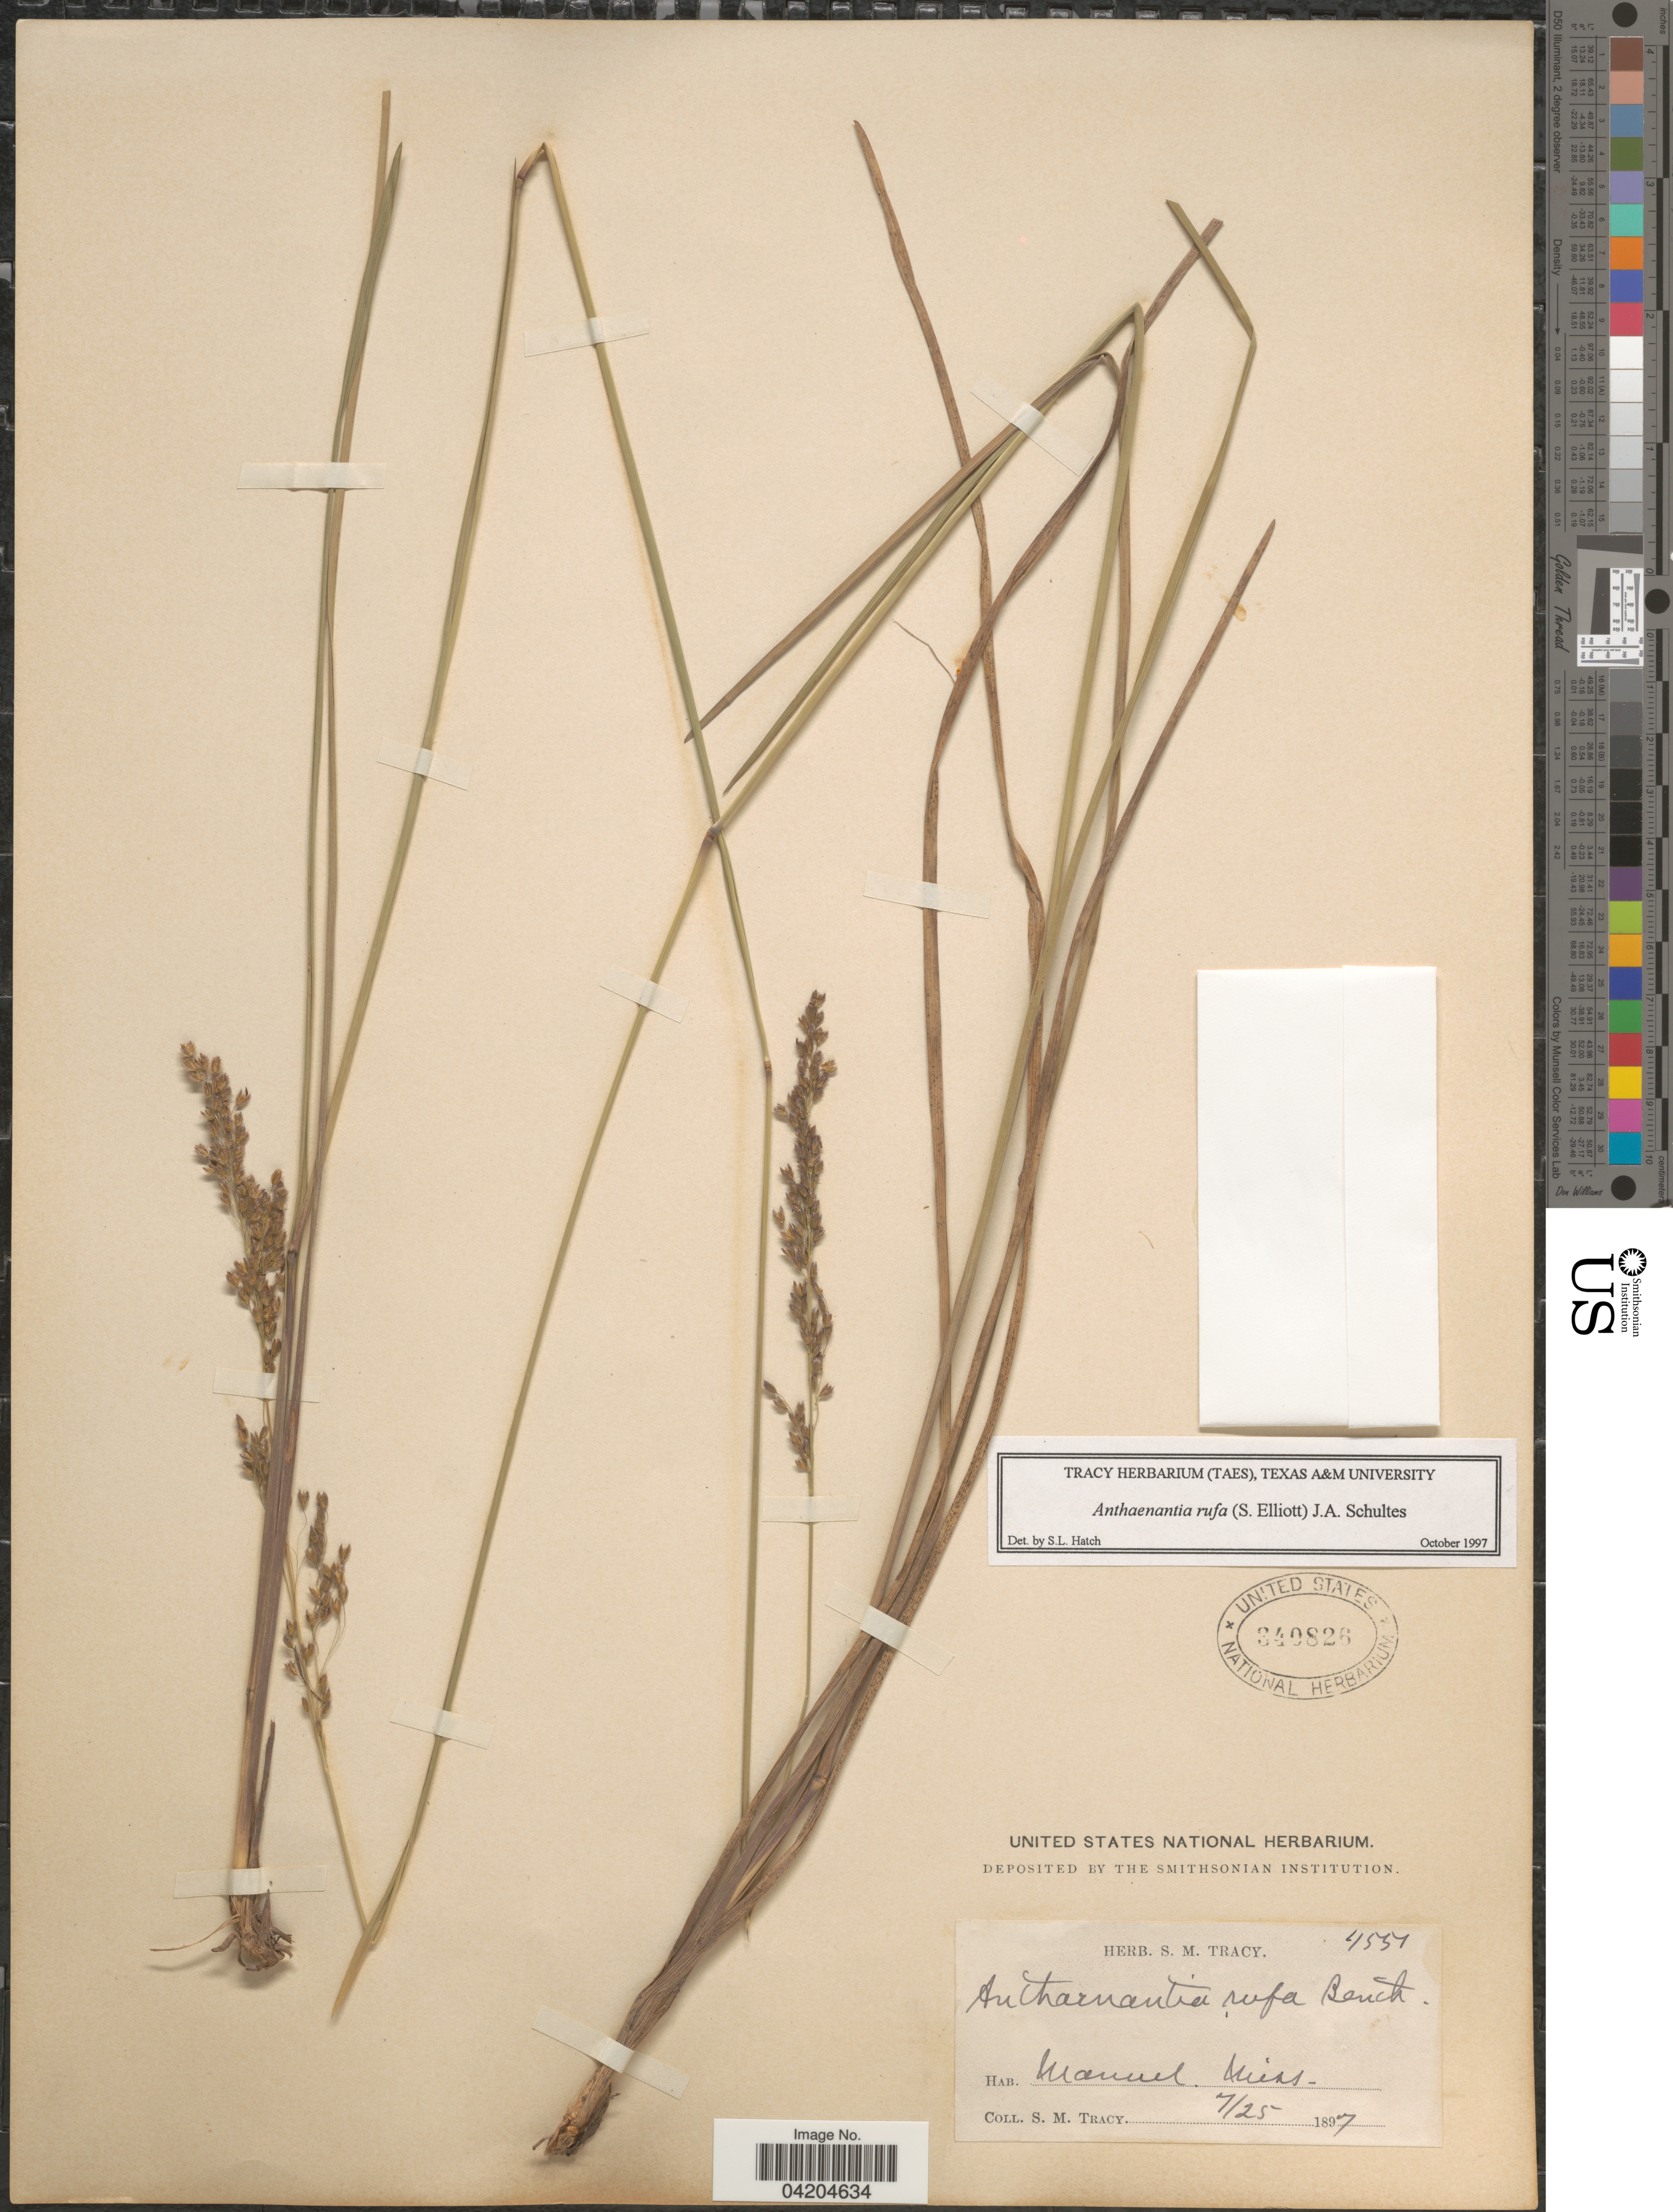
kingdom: Plantae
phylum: Tracheophyta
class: Liliopsida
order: Poales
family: Poaceae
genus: Anthaenantia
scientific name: Anthaenantia rufa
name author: (Elliott) Schult.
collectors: S. M. Tracy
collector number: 4551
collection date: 1897-07-25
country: United States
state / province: Mississippi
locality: Manuel.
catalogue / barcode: US 340826